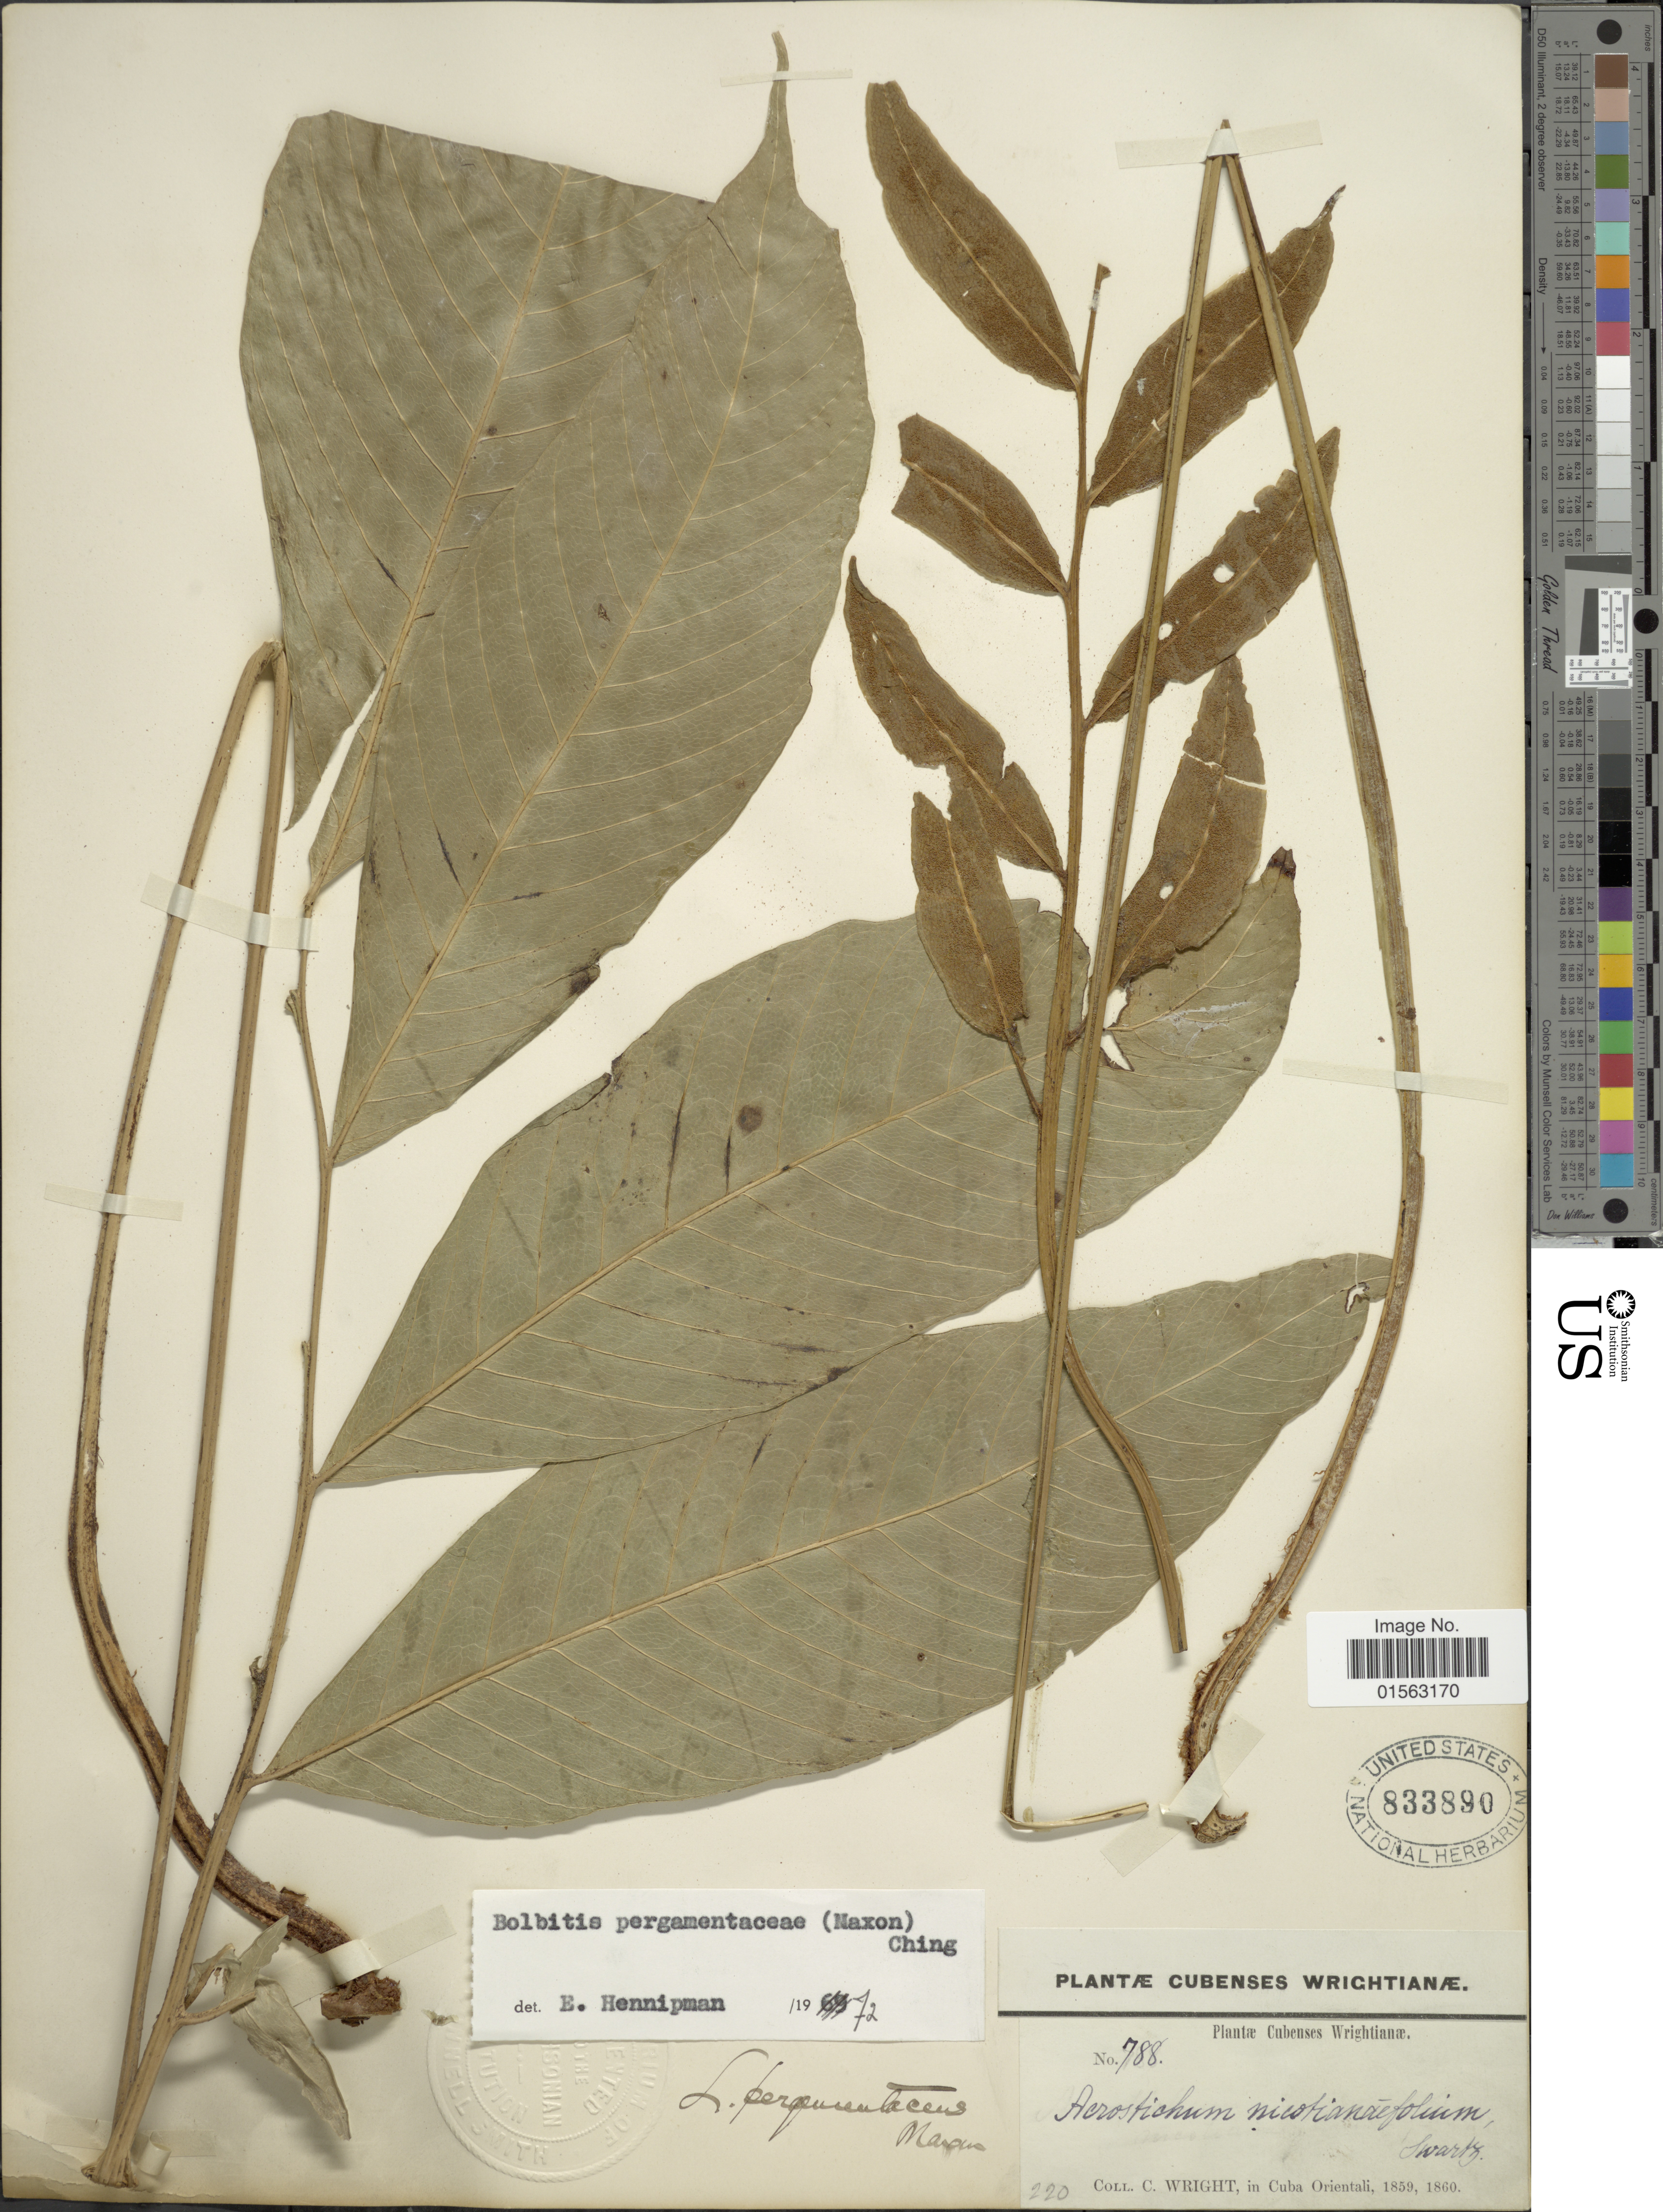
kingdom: Plantae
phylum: Tracheophyta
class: Polypodiopsida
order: Polypodiales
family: Dryopteridaceae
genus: Mickelia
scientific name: Mickelia pergamentacea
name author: (Maxon) R.C. Moran et al.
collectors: C. Wright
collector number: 788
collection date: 1859/1860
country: Cuba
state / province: Oriente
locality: Orientali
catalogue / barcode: US 833890